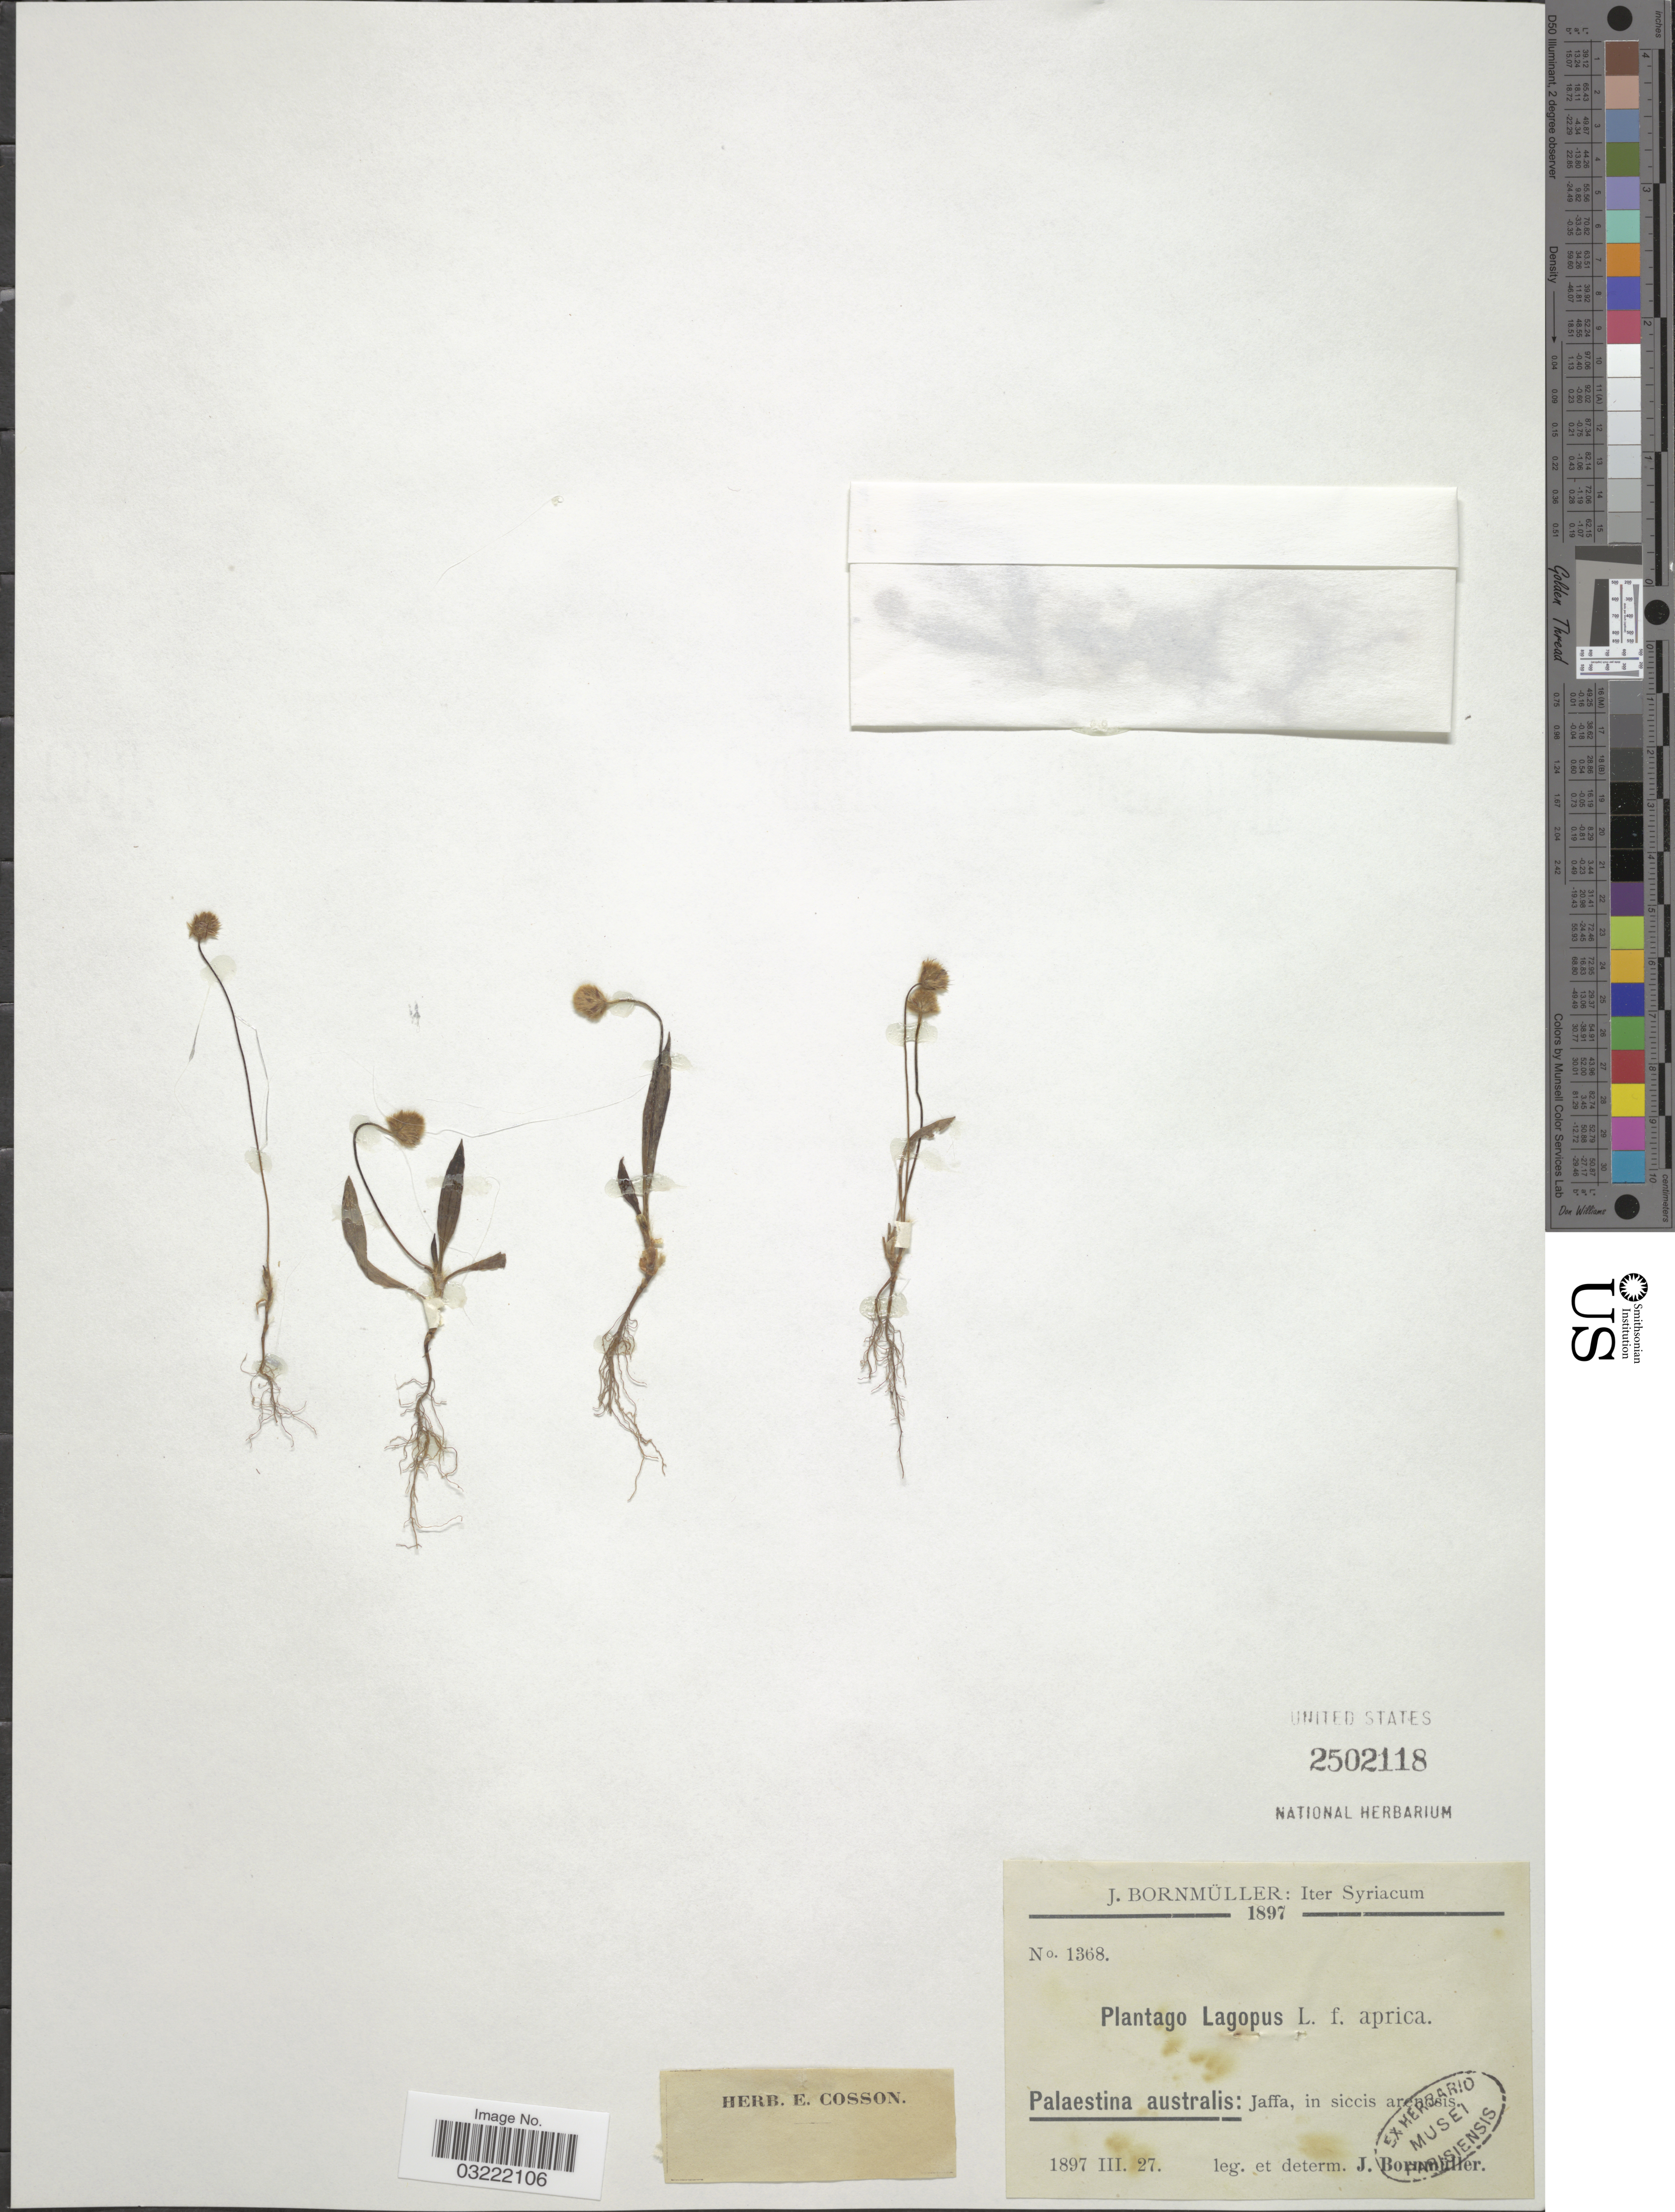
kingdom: Plantae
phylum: Tracheophyta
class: Magnoliopsida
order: Lamiales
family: Plantaginaceae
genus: Plantago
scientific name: Plantago lagopus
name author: L.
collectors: J. Bornmüller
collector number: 1368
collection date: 1897-03-27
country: Israel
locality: Iter Syriacum. Palaestina australis: Jaffa.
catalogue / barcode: US 2502118